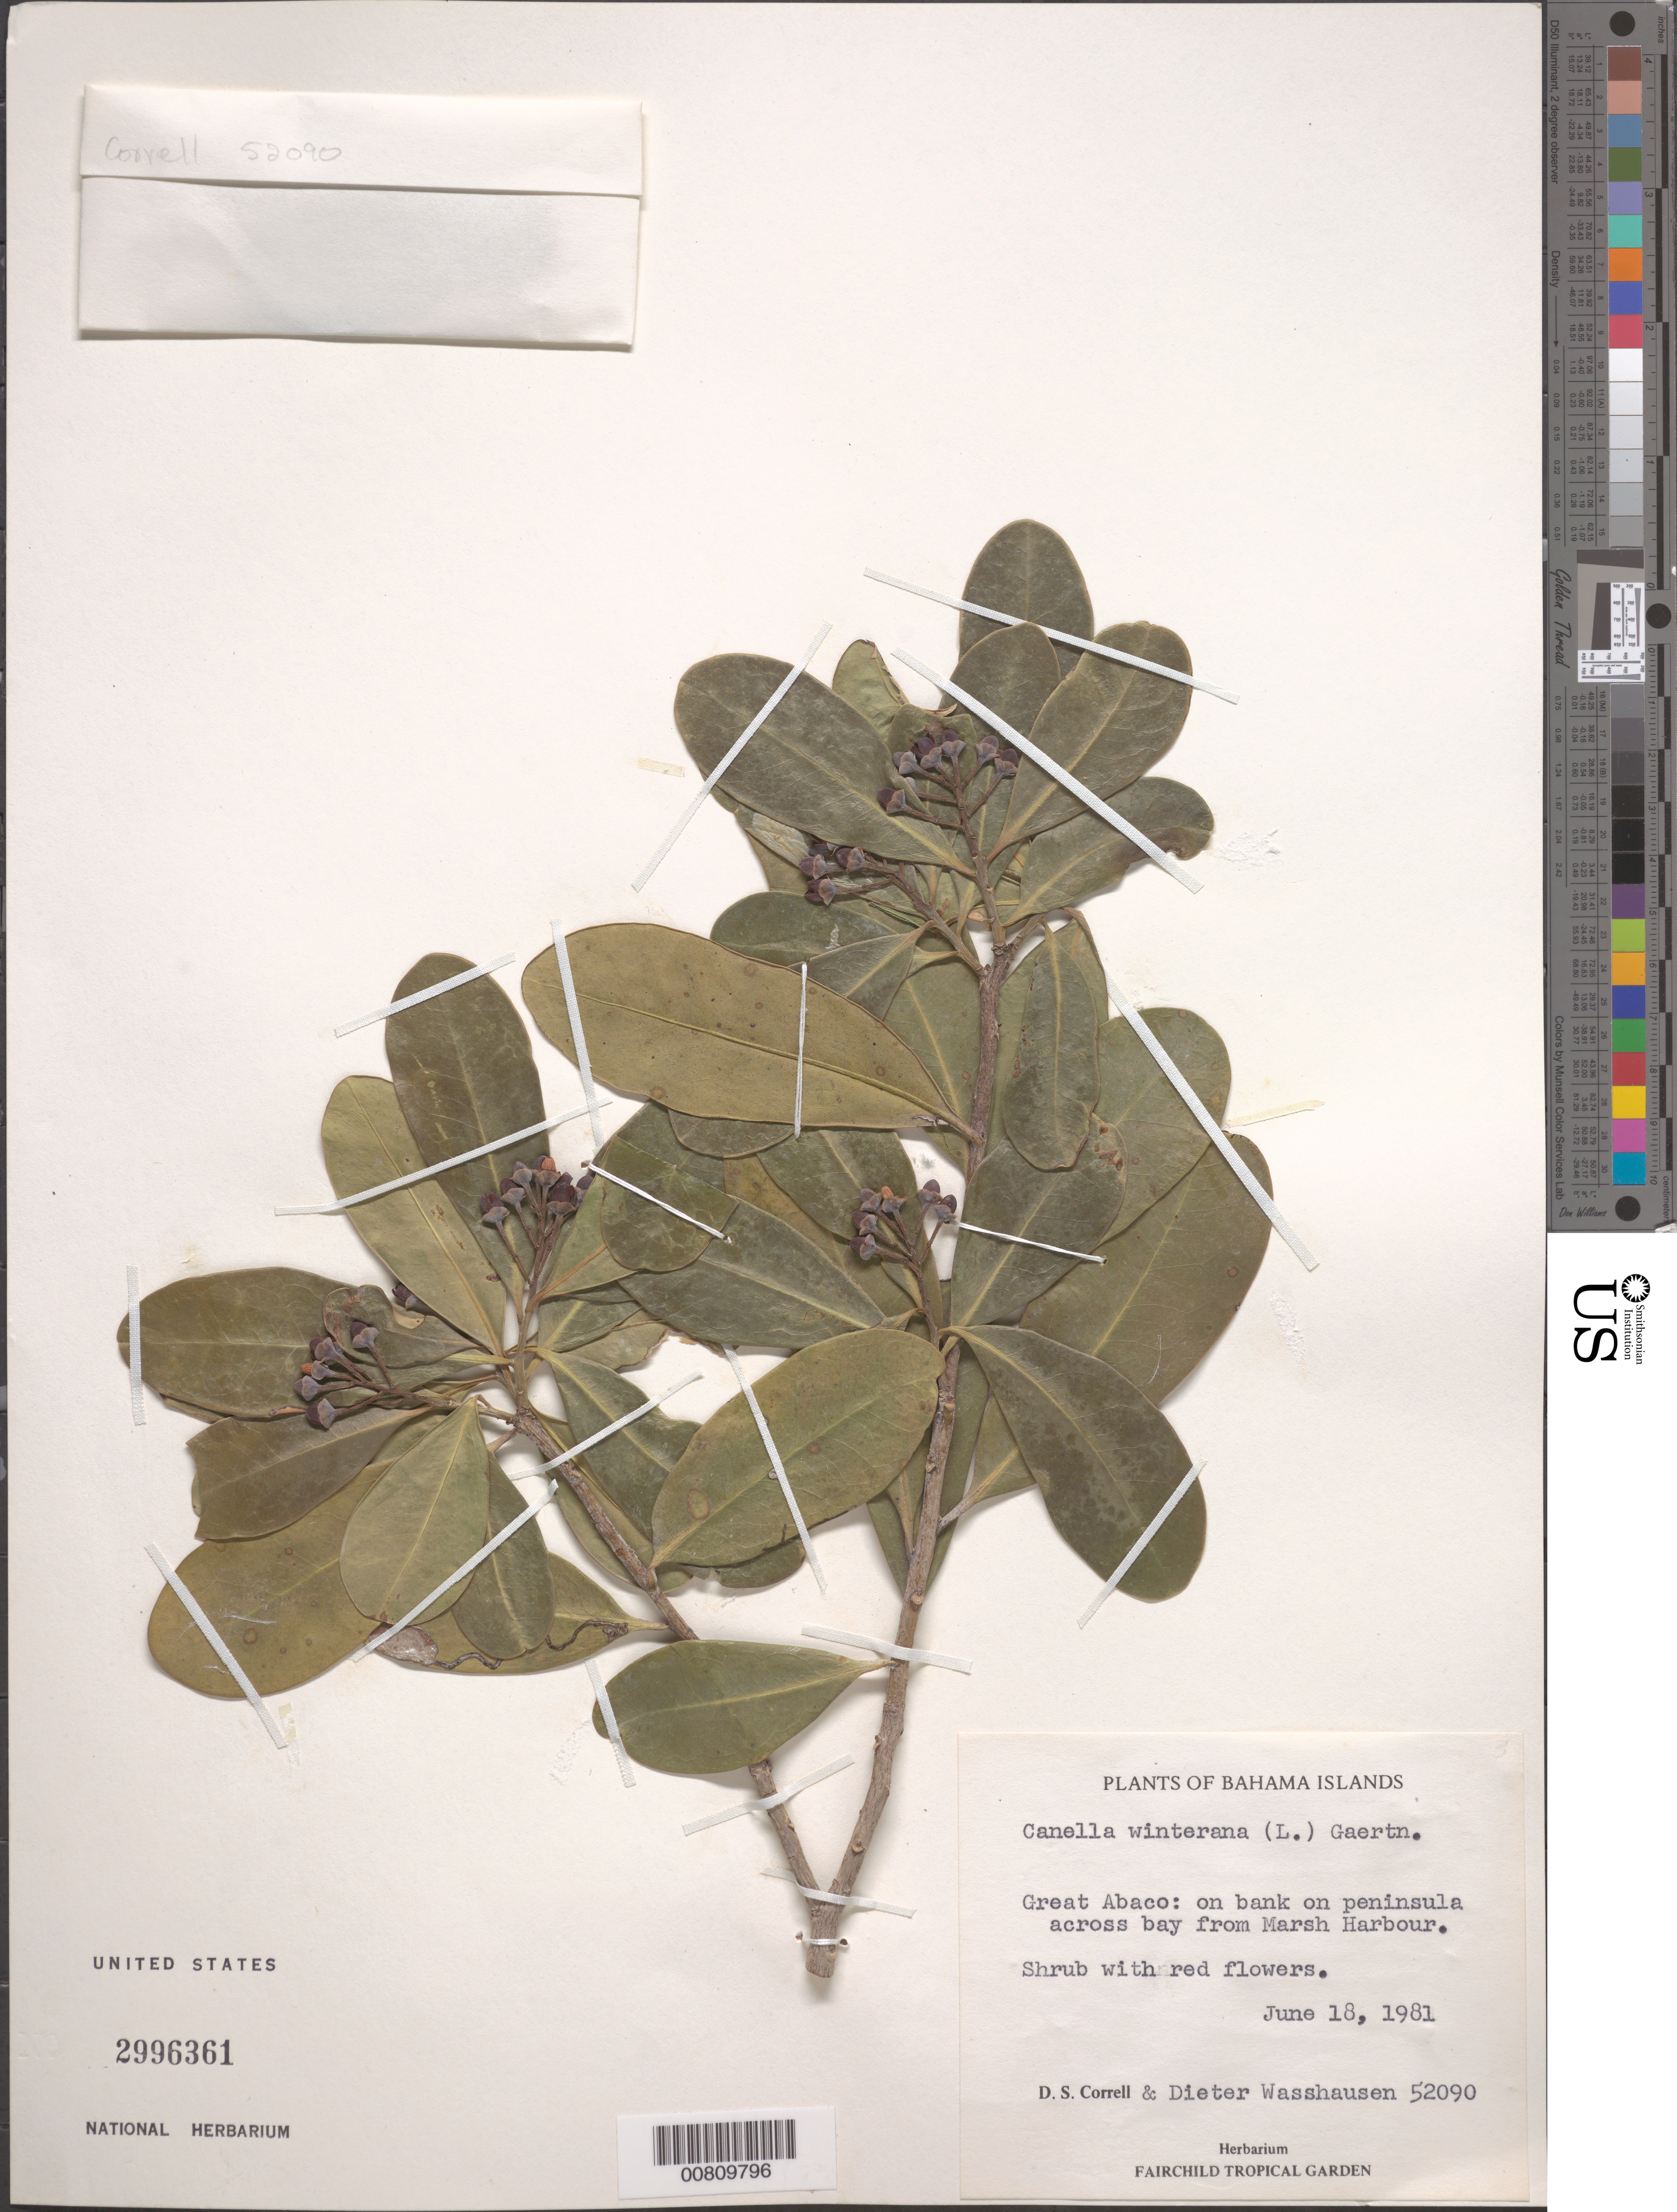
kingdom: Plantae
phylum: Tracheophyta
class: Magnoliopsida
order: Canellales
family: Canellaceae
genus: Canella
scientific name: Canella winterana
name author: (L.) Gaertn.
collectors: D. S. Correll & D. C. Wasshausen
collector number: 52090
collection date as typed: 18 Jun 1981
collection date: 1981-06-18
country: Bahamas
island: Great Abaco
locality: Across the bay from Marsh Harbour.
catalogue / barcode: US 2996361